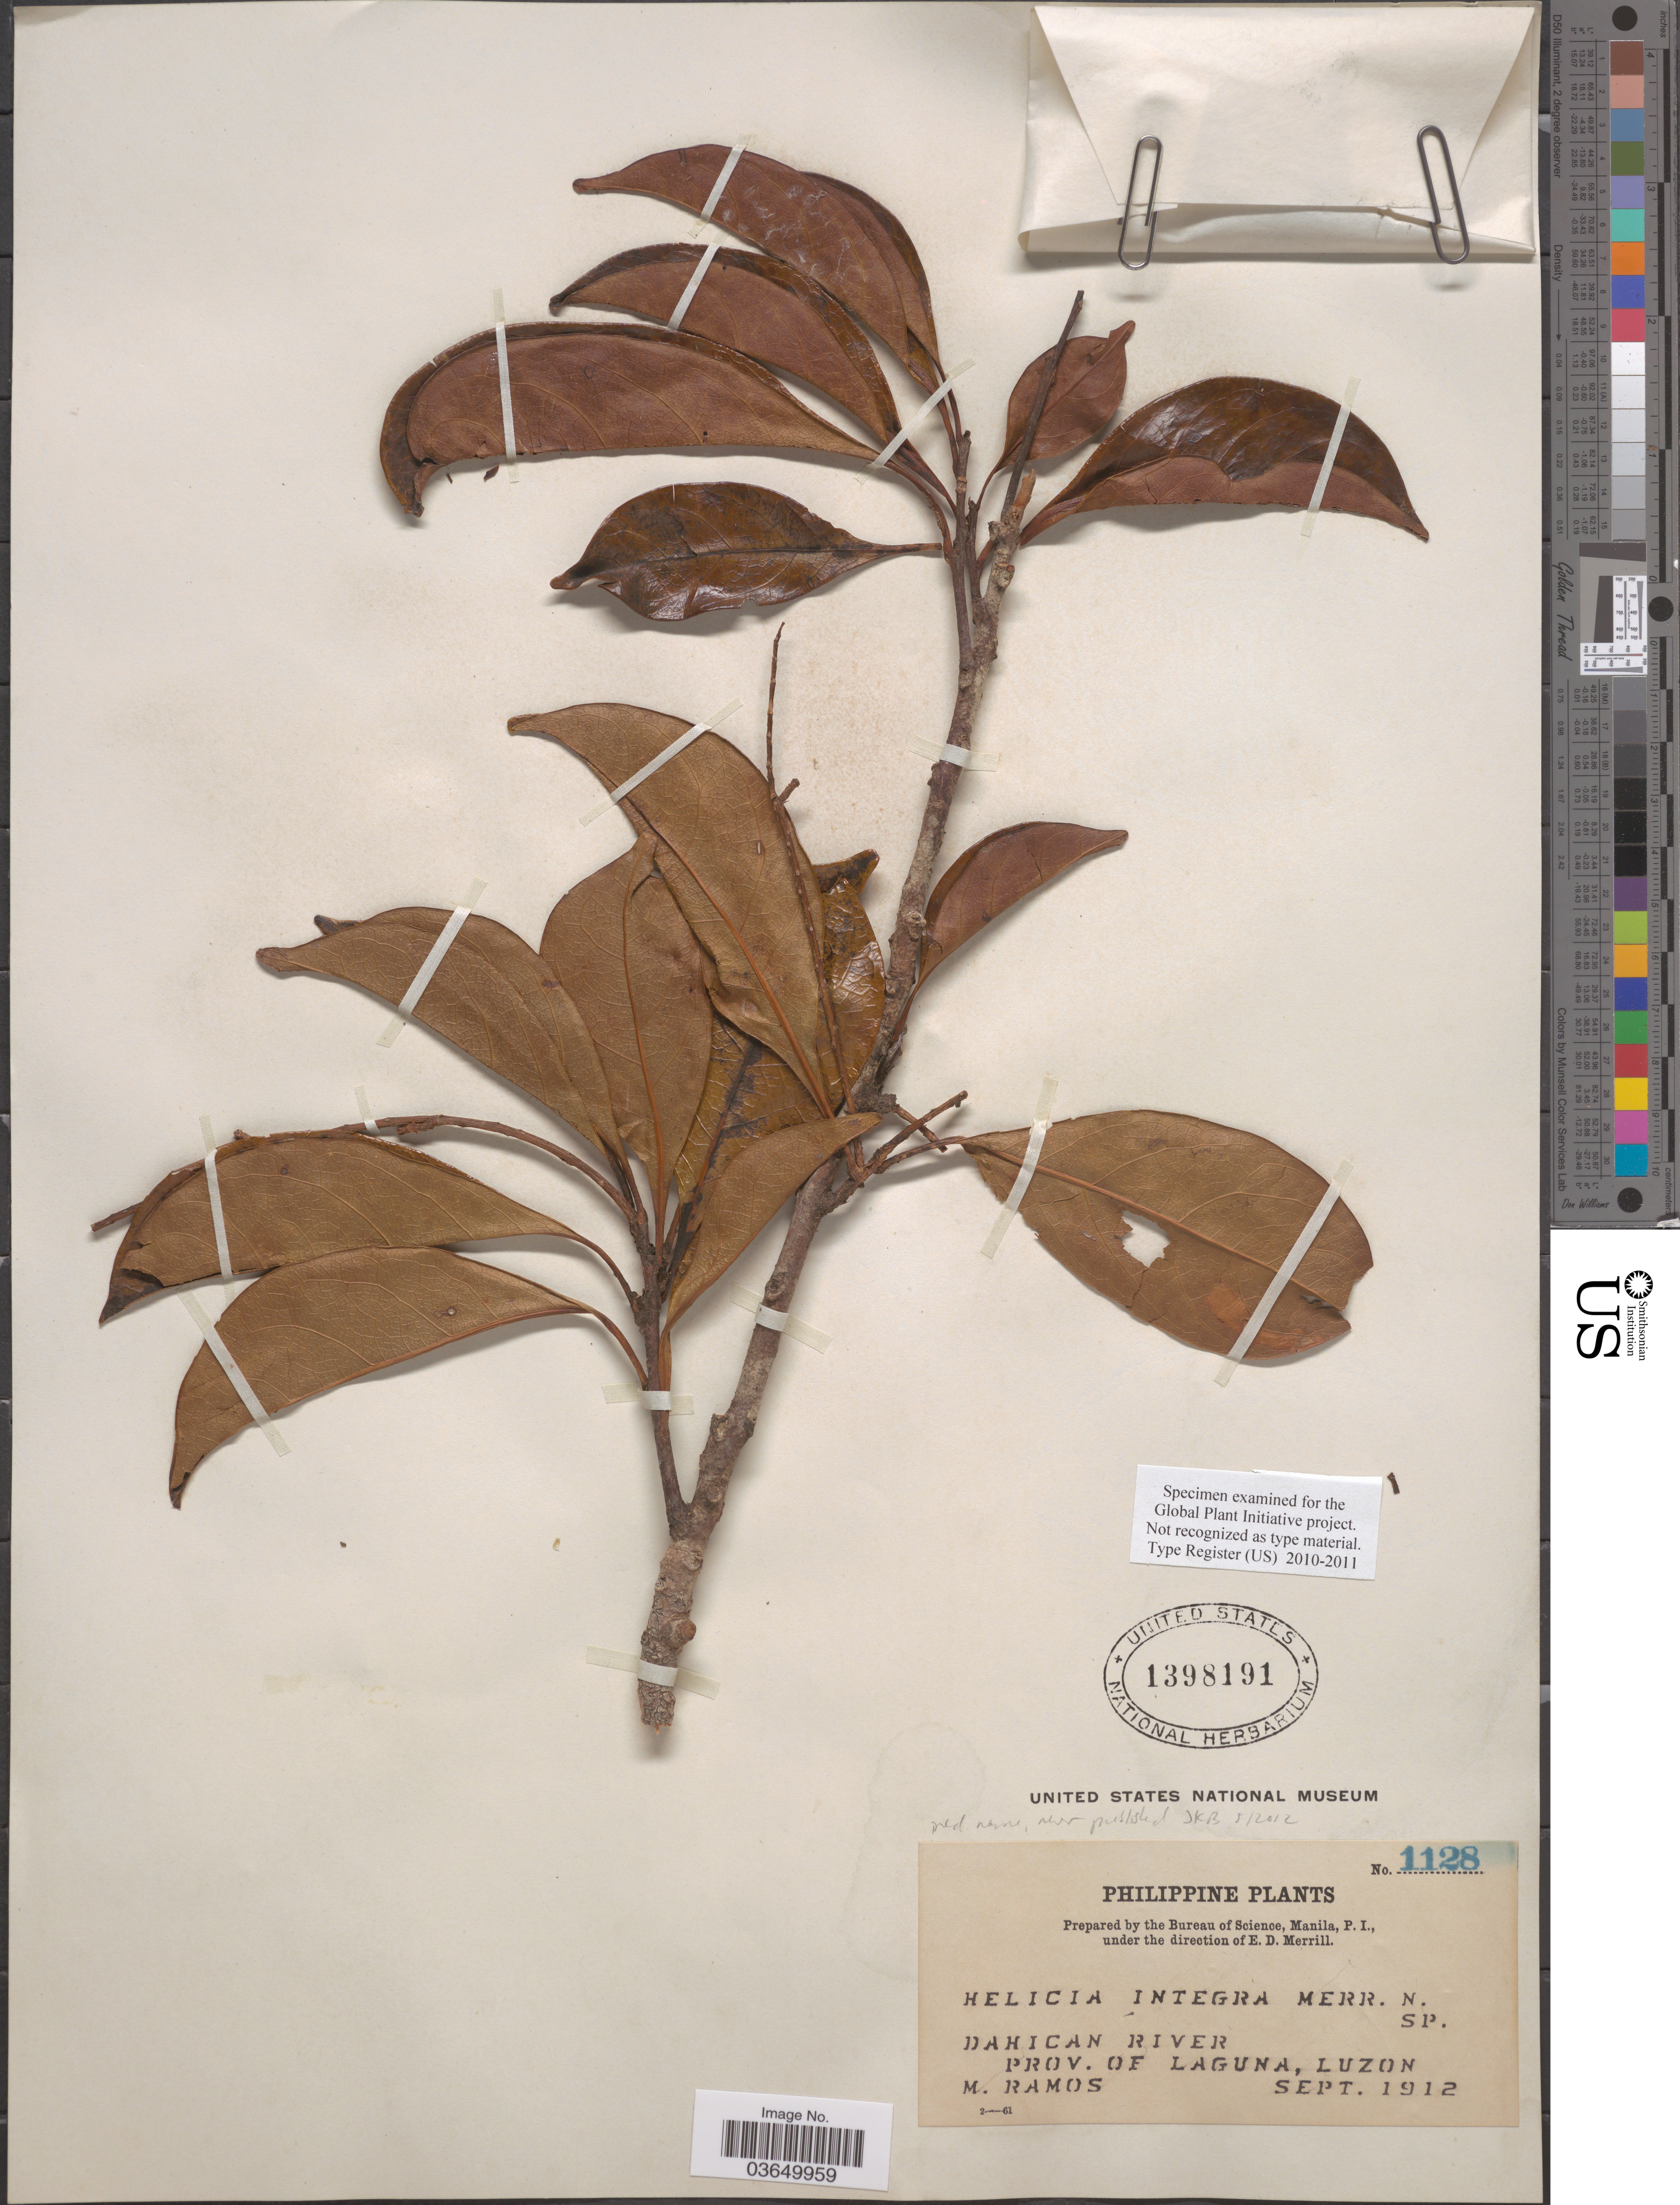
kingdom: Plantae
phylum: Tracheophyta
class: Magnoliopsida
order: Proteales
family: Proteaceae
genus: Helicia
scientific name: Helicia sp.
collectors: M. Ramos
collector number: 1128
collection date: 1912-09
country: Philippines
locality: Dahican River. Prov. of Laguna, Luzon.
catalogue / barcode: US 1398191